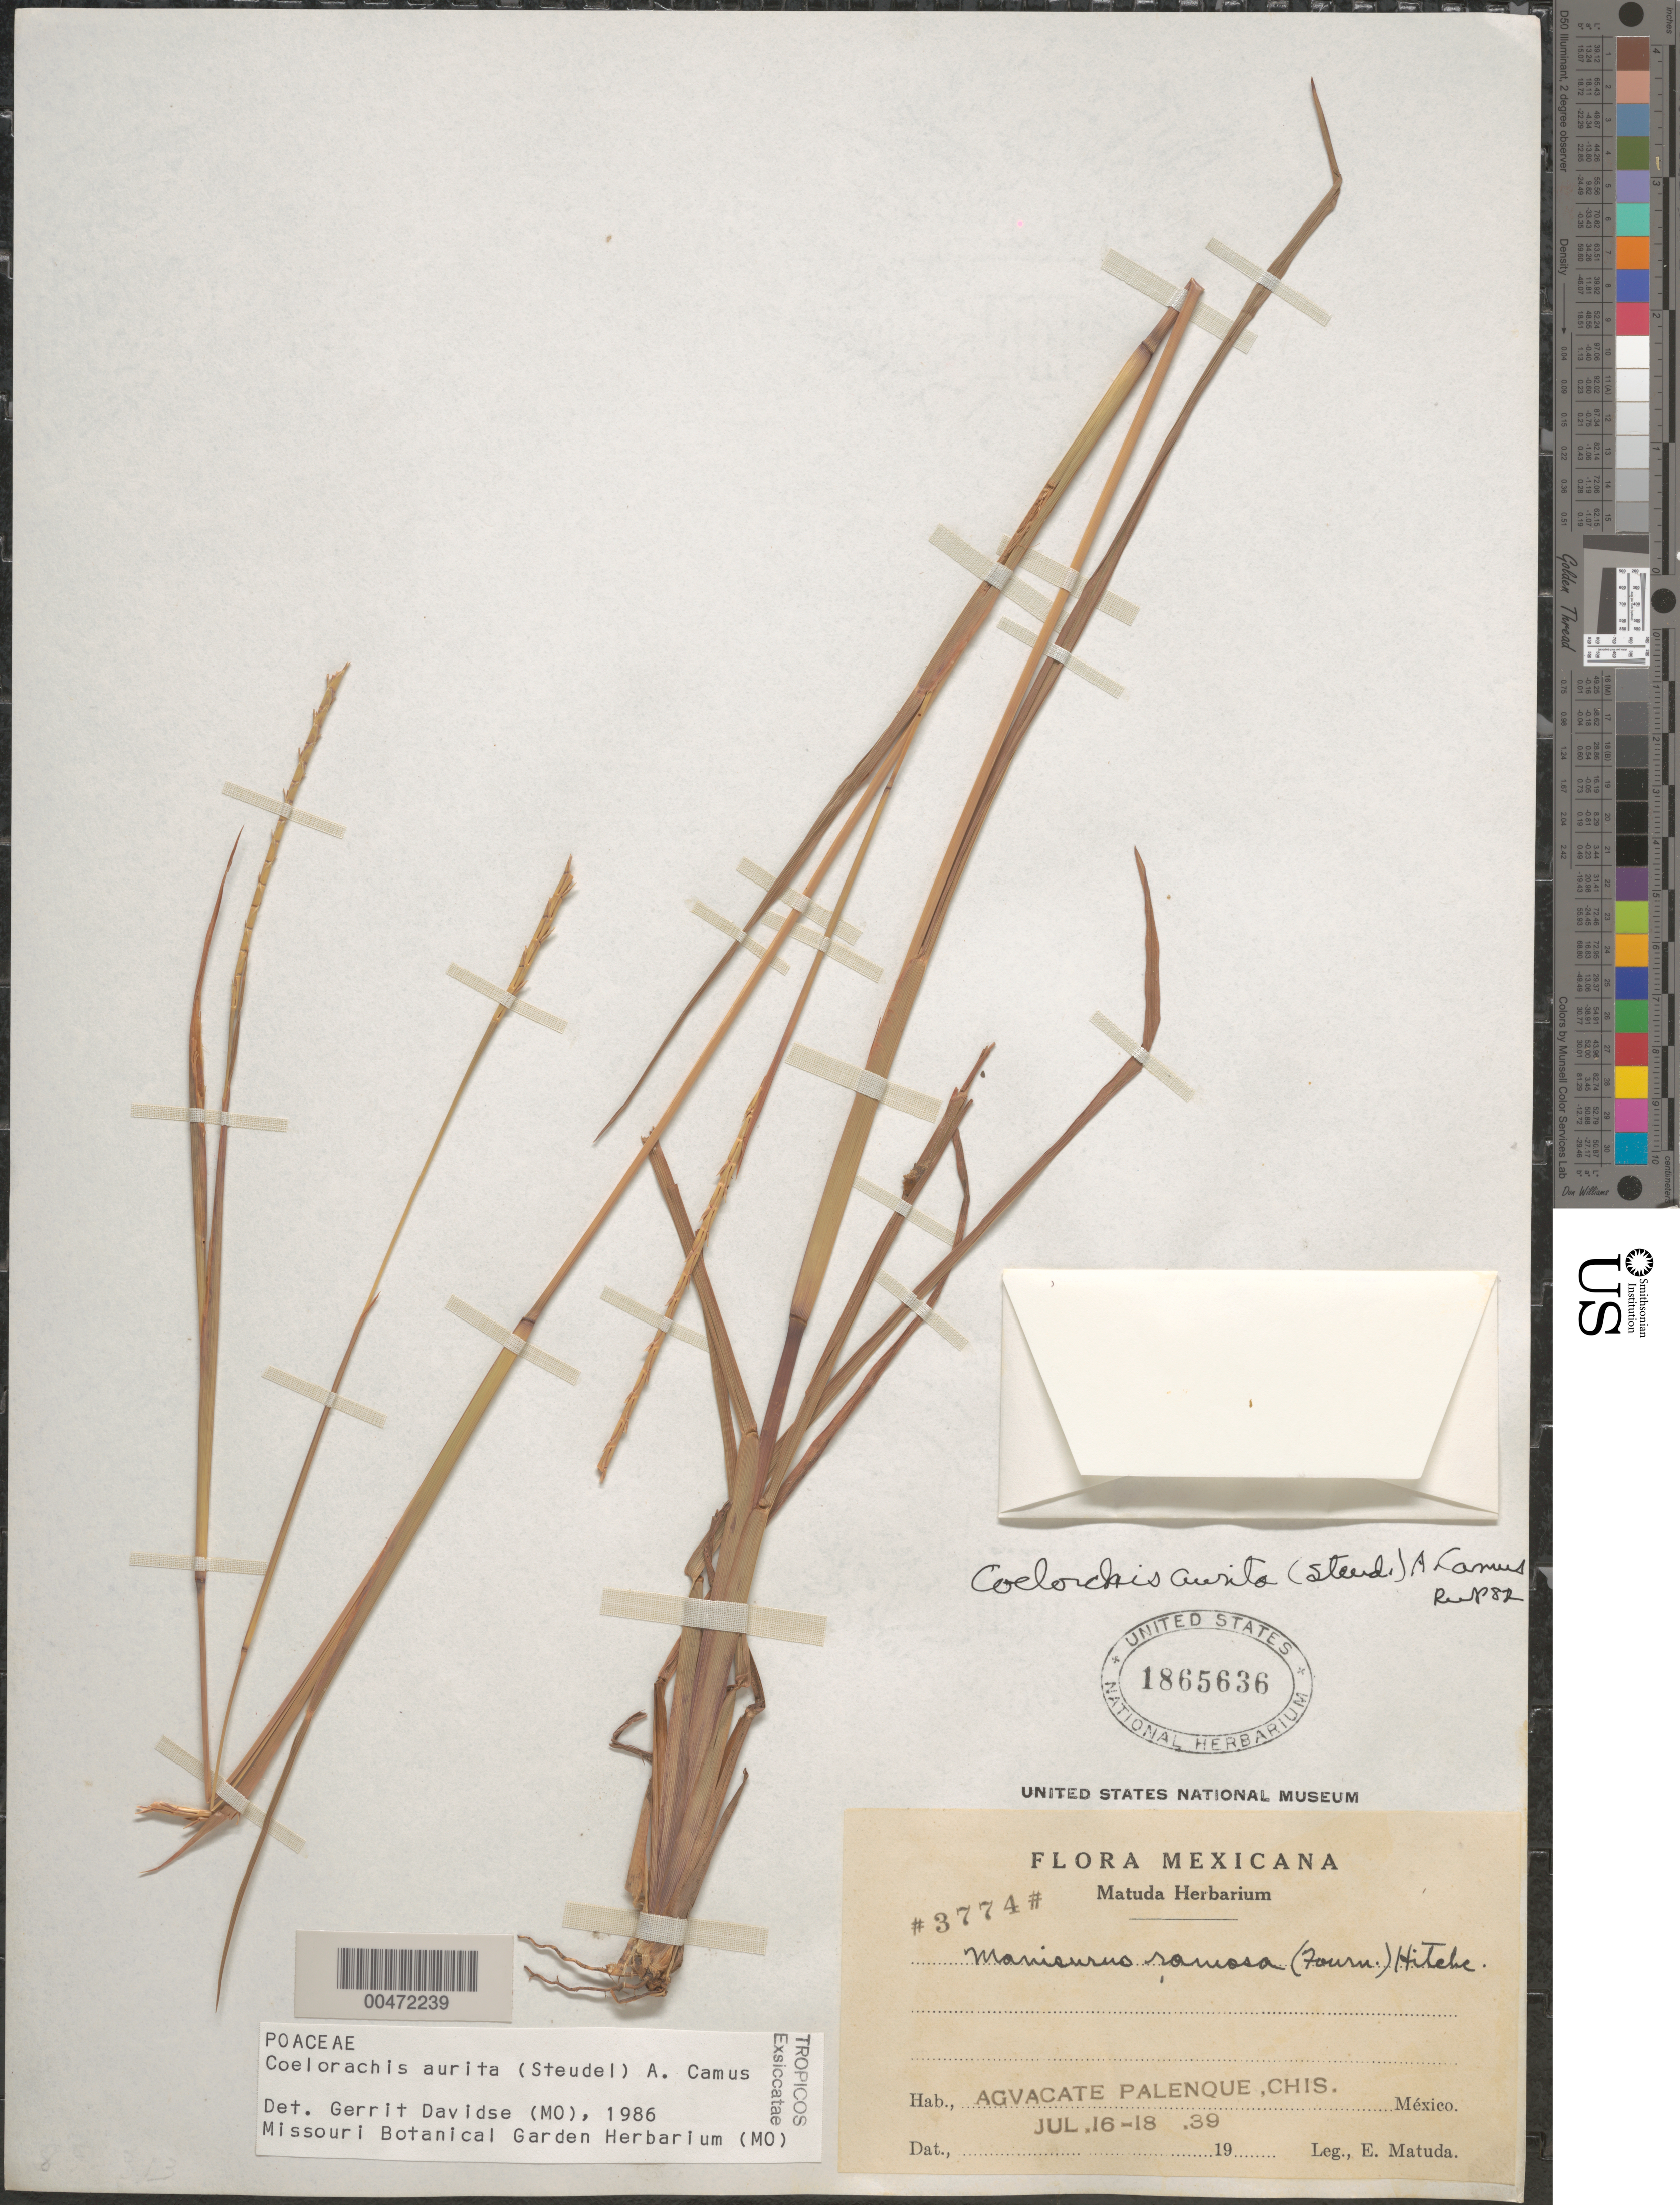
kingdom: Plantae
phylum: Tracheophyta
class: Liliopsida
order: Poales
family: Poaceae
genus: Mnesithea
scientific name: Mnesithea aurita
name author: (Steud.) de Koning & Sosef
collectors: E. Matuda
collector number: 3774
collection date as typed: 16 Jul 1939 to 18 Jul 1939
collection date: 1939-07-16/1939-07-18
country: Mexico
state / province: Chiapas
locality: Aguacate Palenque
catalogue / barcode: US 1865636